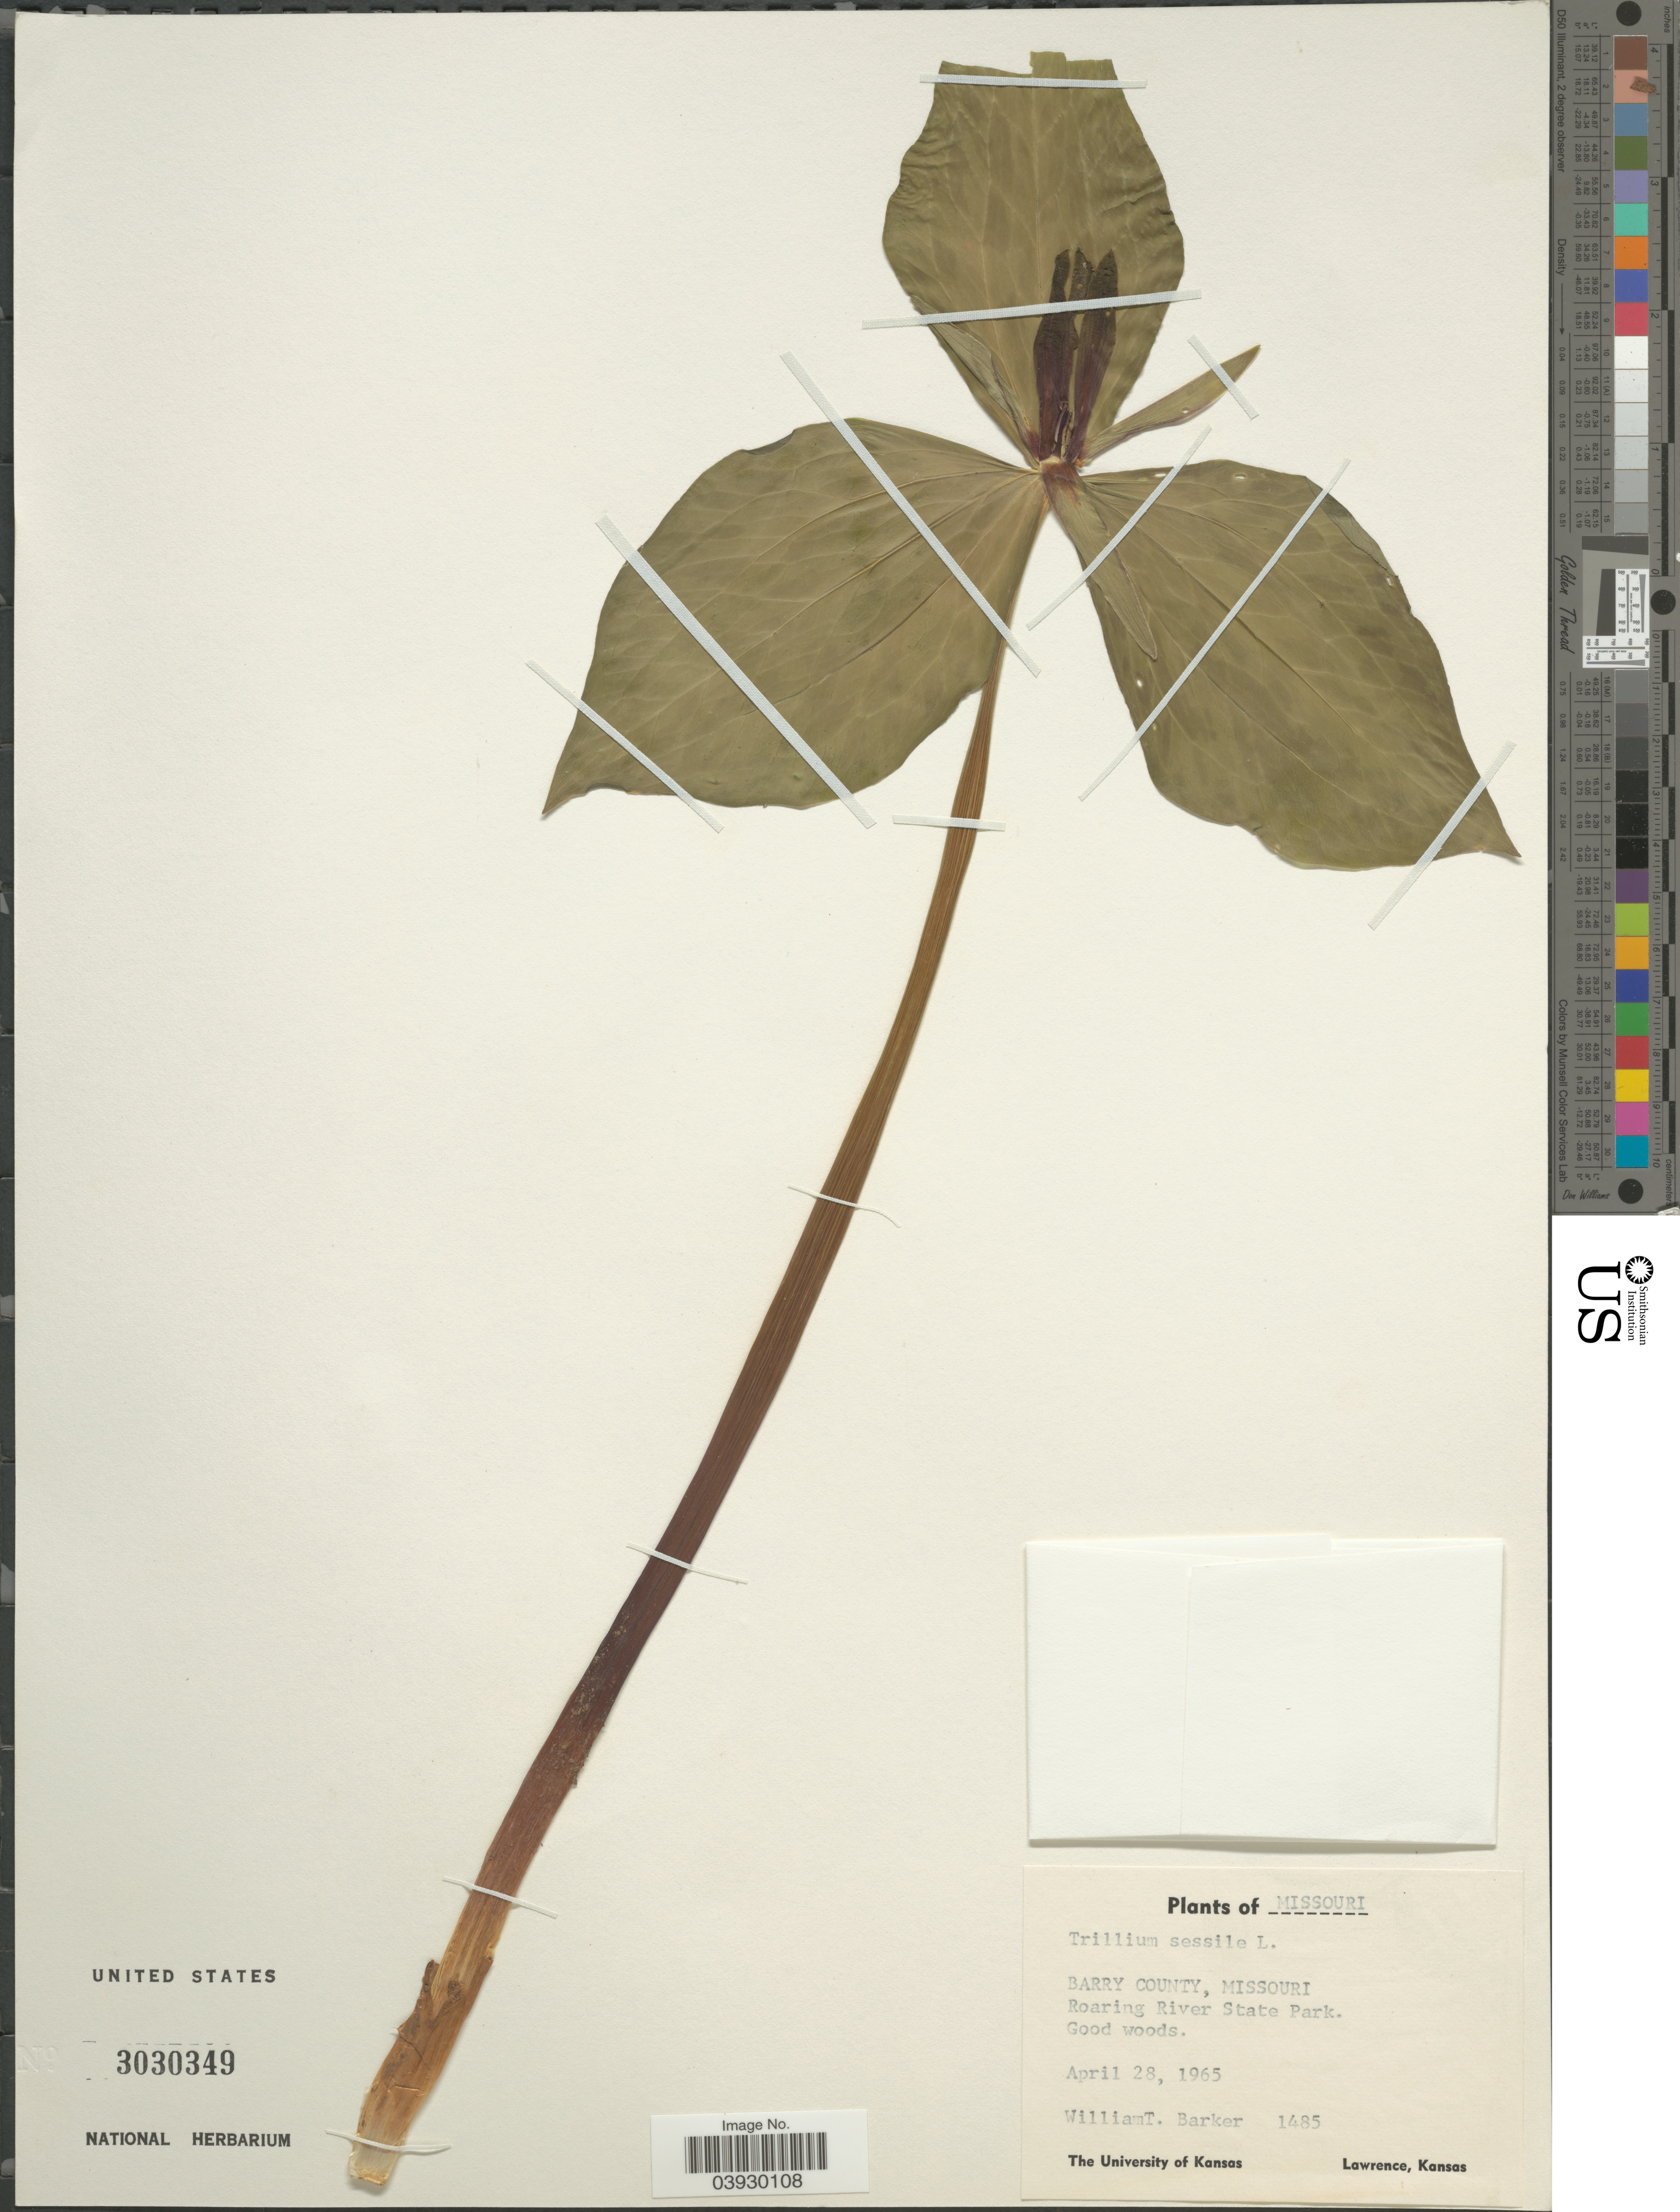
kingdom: Plantae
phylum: Tracheophyta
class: Liliopsida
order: Liliales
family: Melanthiaceae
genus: Trillium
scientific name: Trillium sessile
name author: L.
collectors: W. T. Barker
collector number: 1485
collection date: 1965-04-28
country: United States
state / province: Missouri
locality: Barry County. Roaring River State Park.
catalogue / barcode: US 3030349